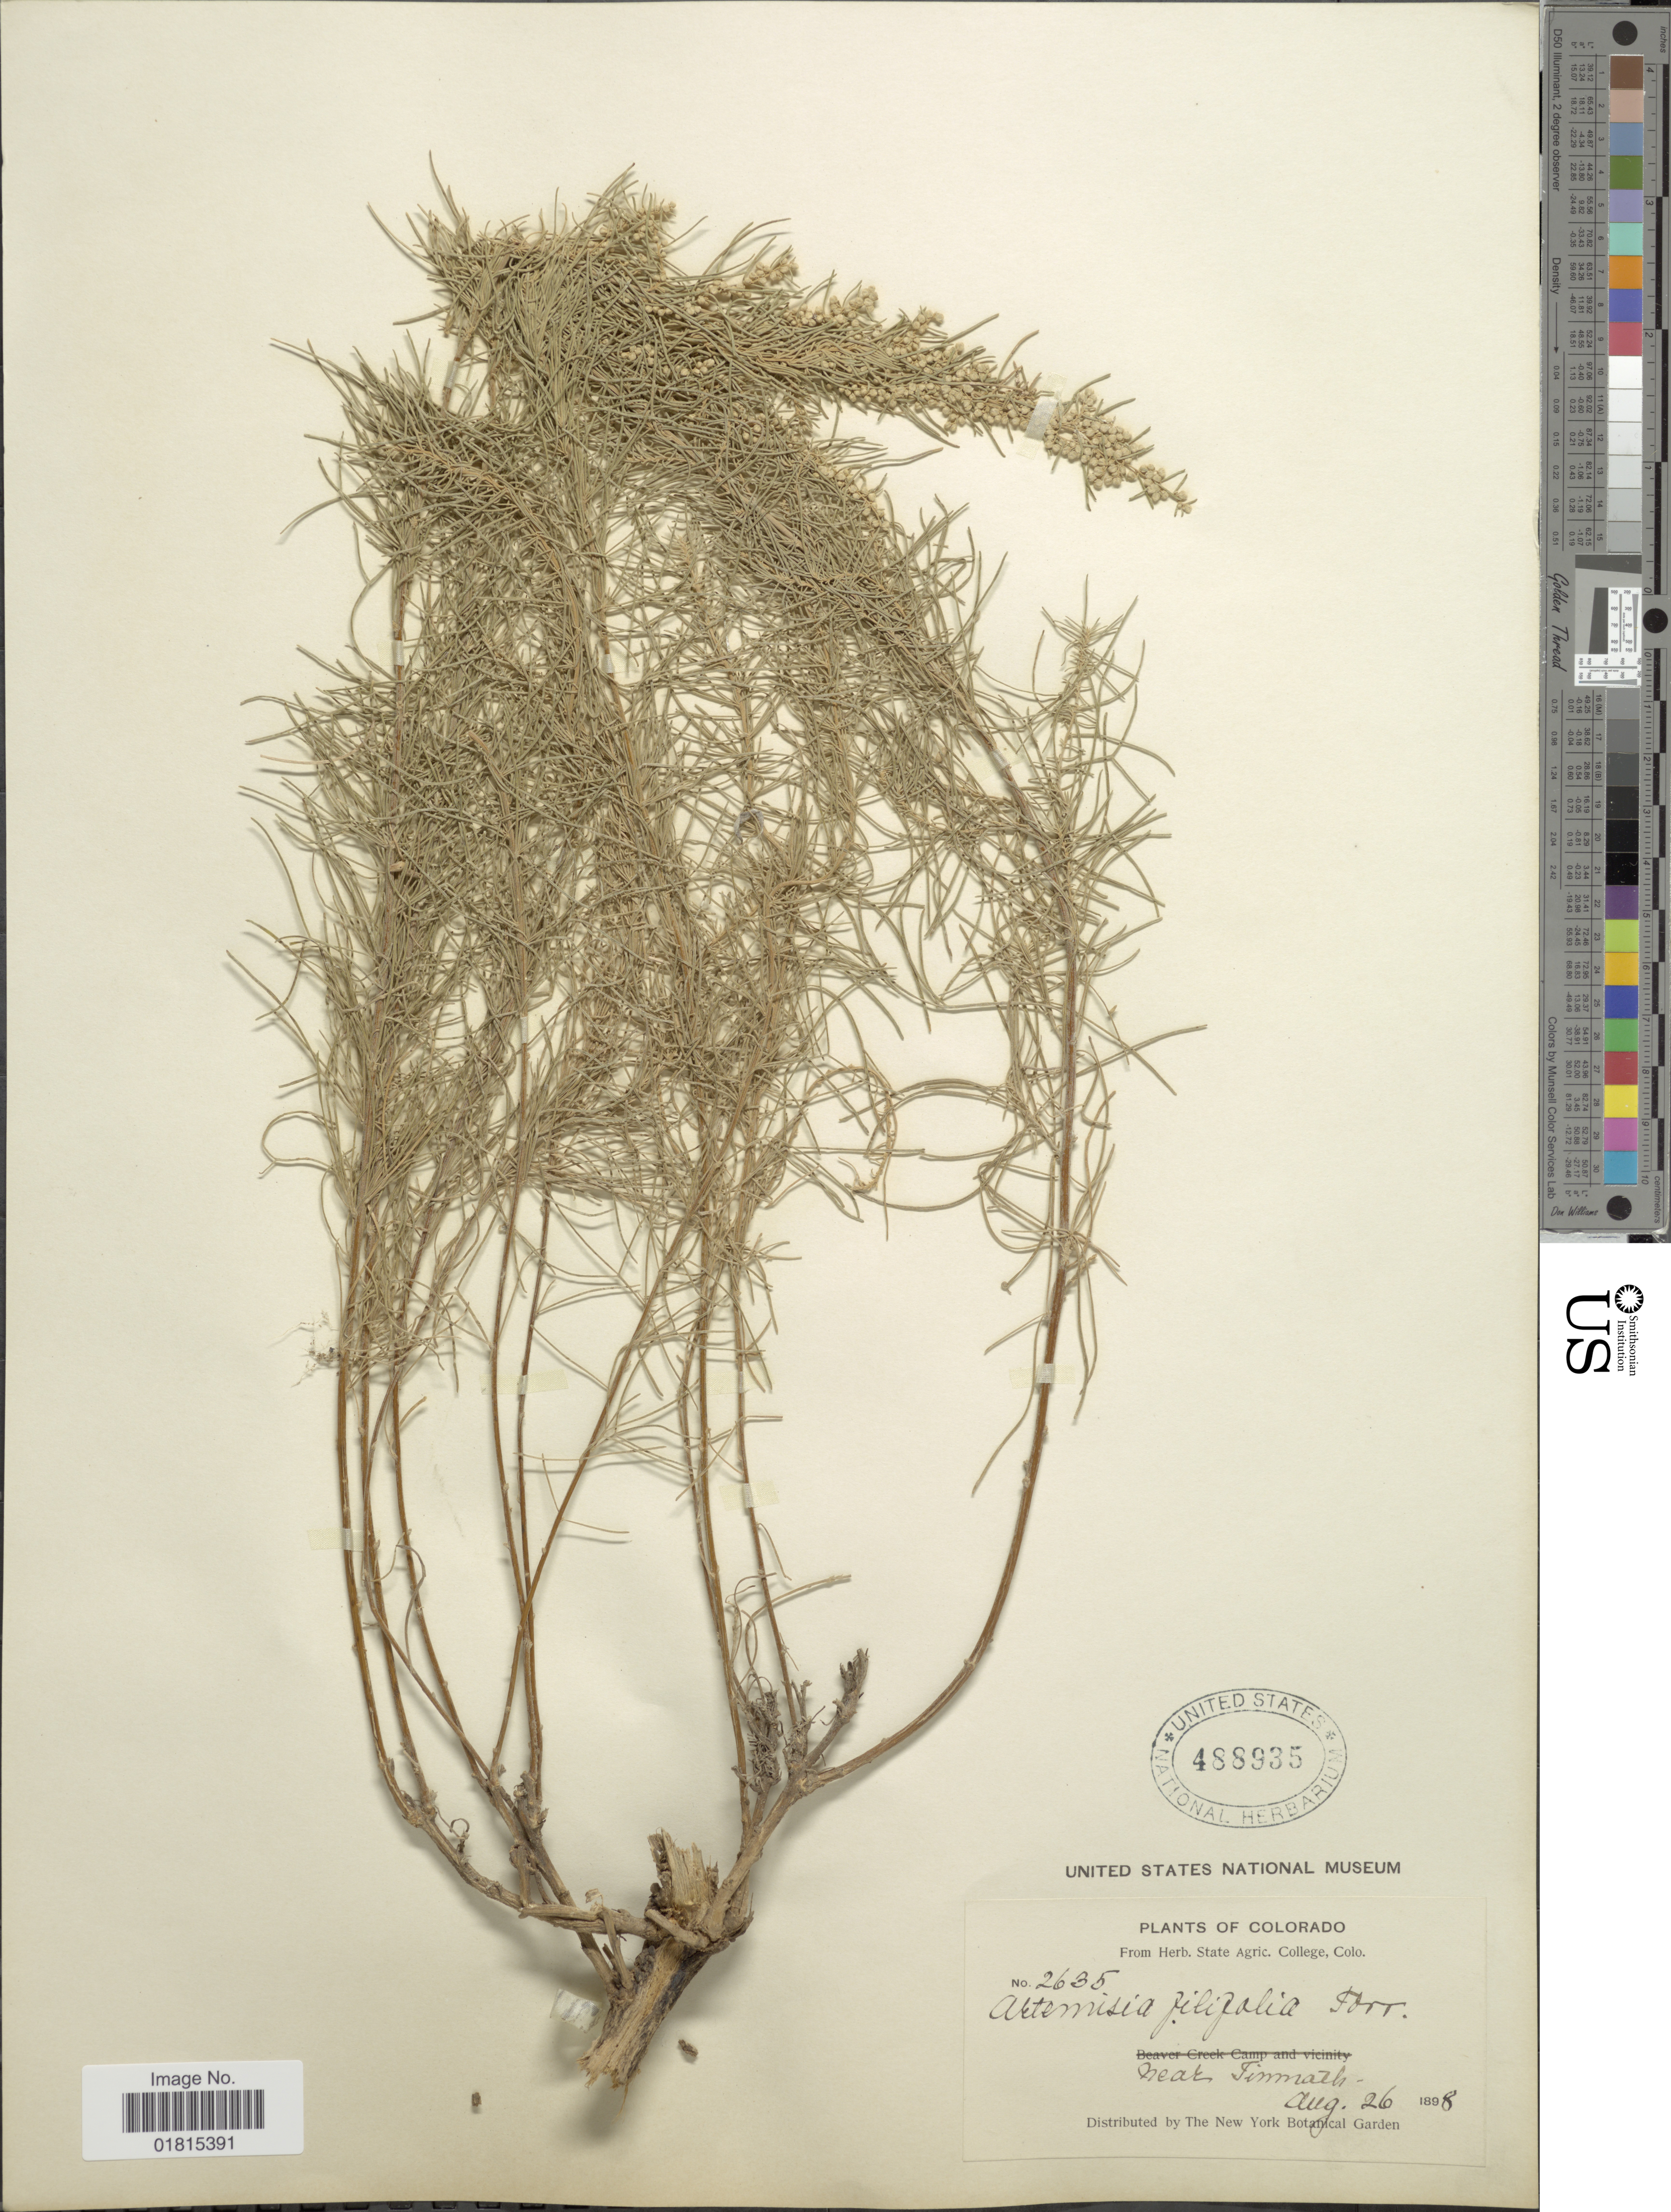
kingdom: Plantae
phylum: Tracheophyta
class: Magnoliopsida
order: Asterales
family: Asteraceae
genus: Artemisia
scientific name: Artemisia filifolia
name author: Torr.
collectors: ex herb. State Agric. College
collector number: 2635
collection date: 1898-08-26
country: United States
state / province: Colorado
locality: Near Timnath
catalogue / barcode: US 488935